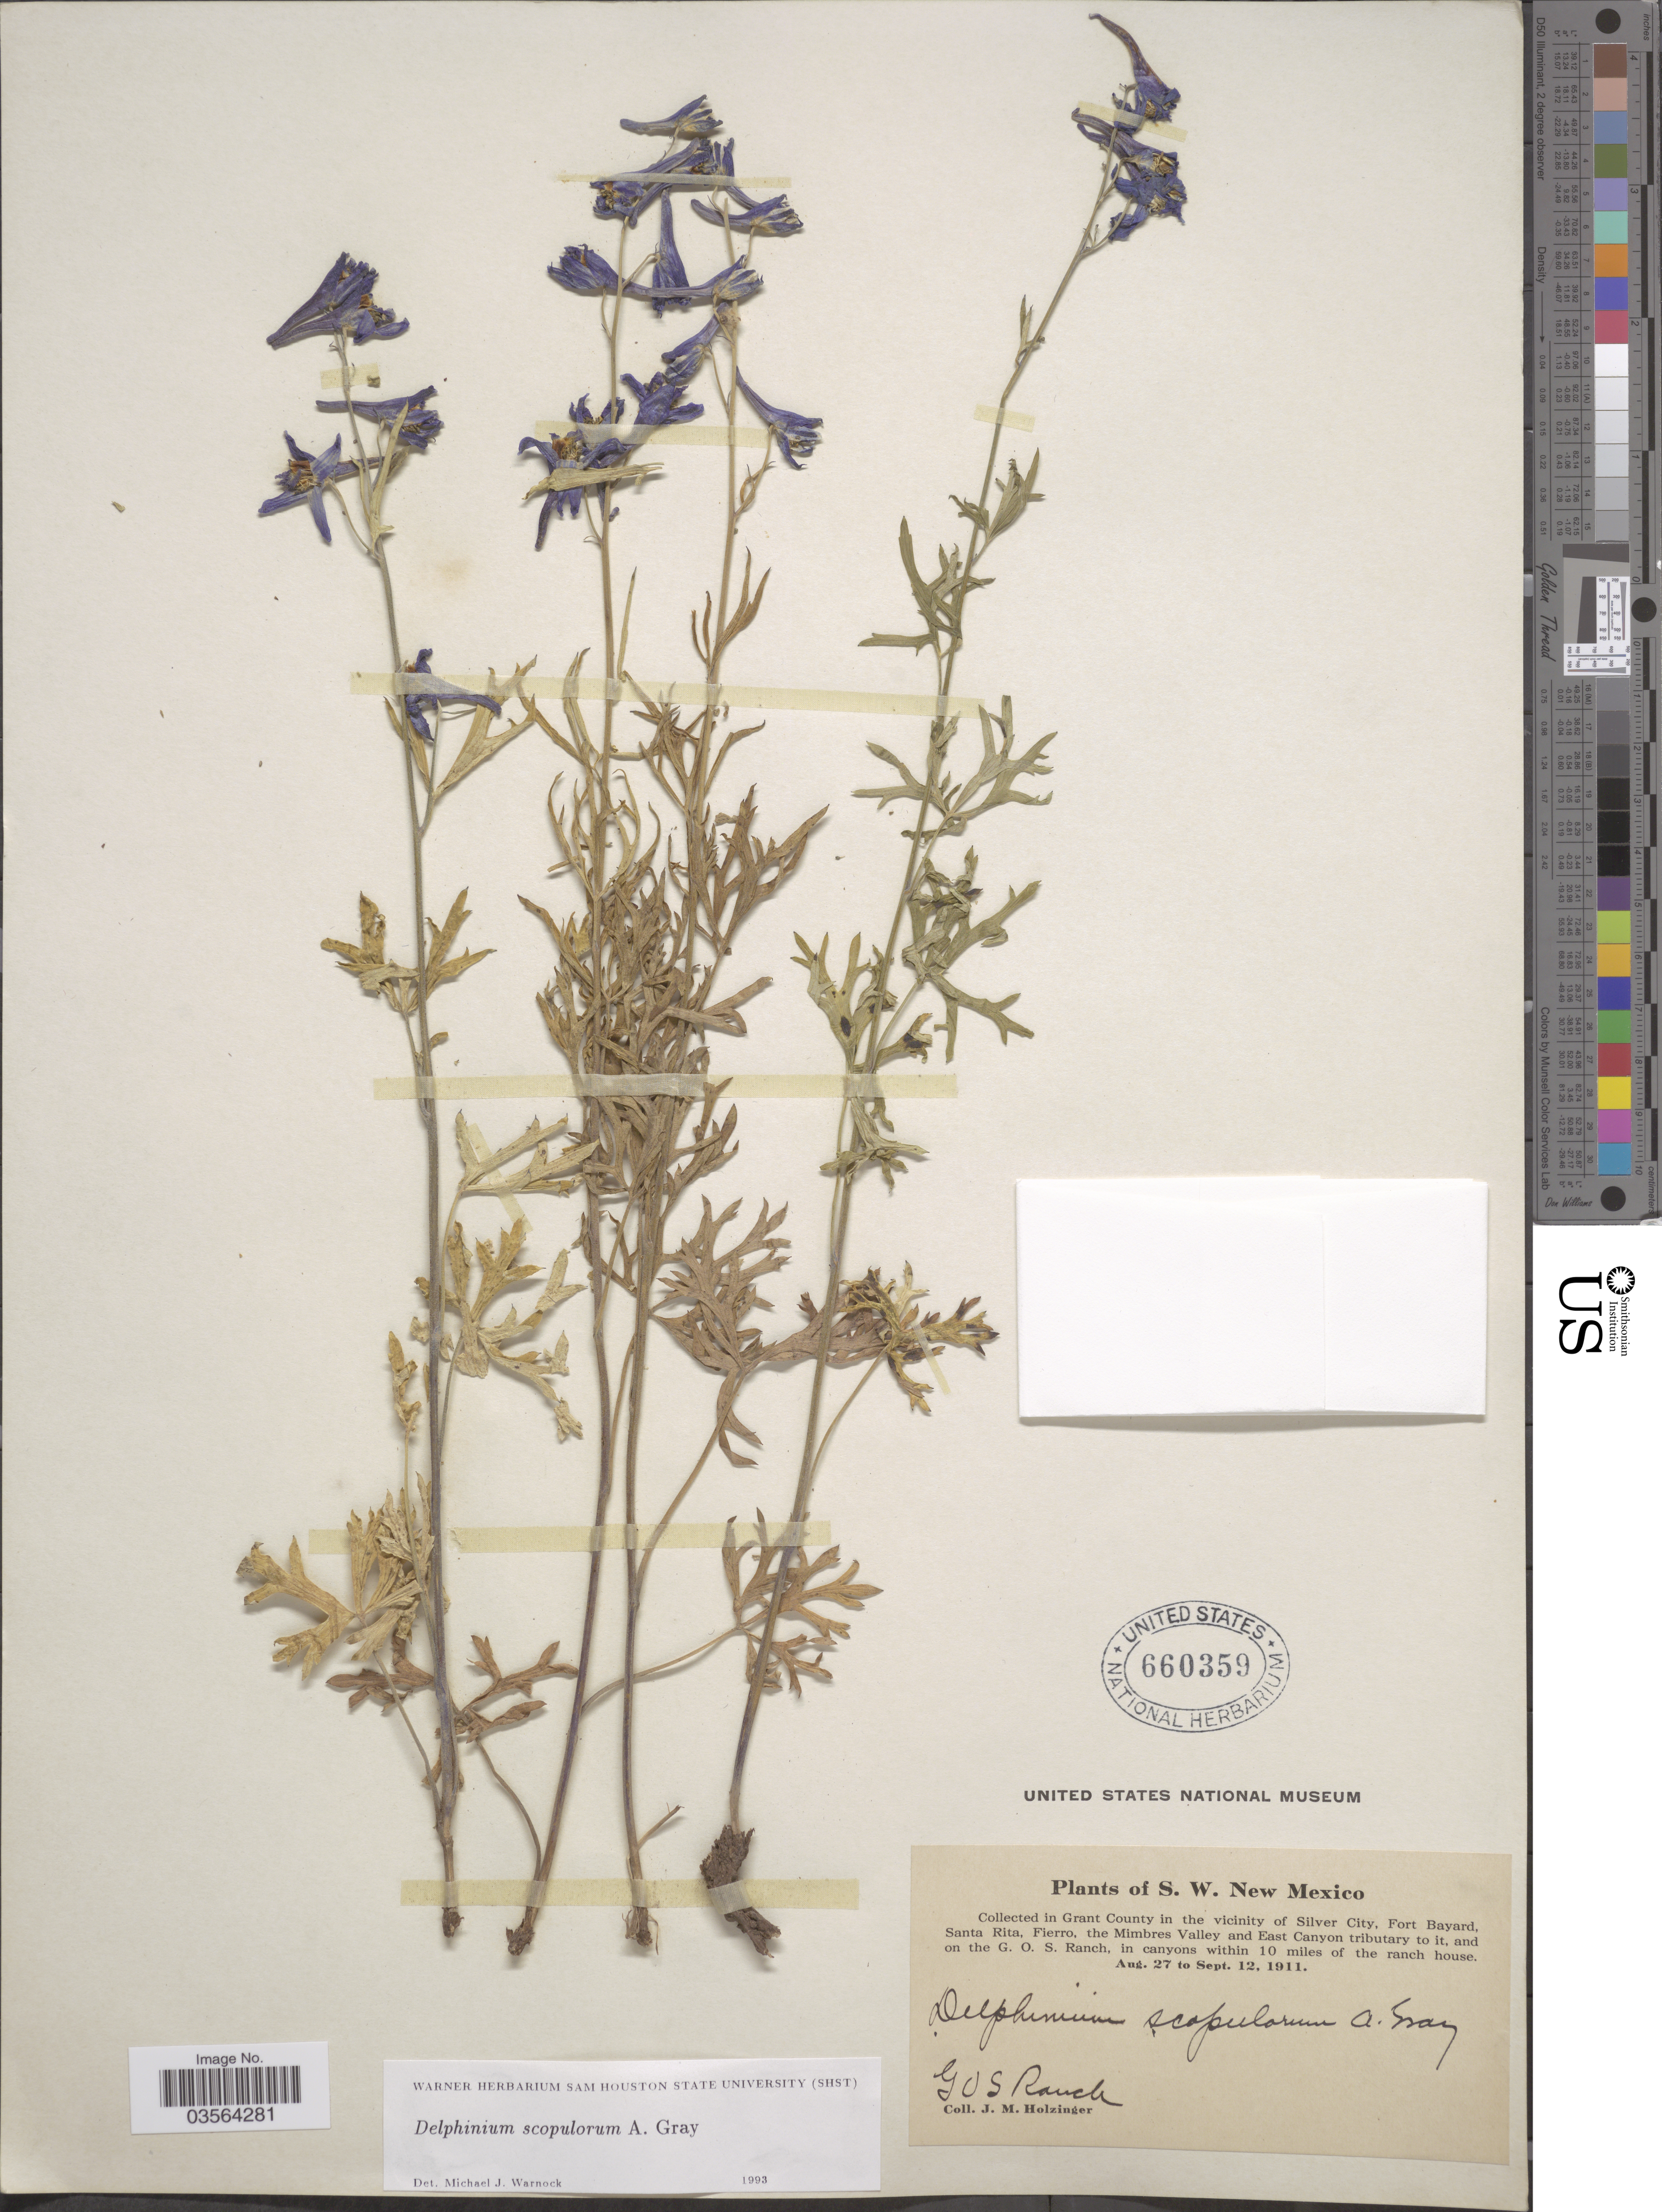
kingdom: Plantae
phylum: Tracheophyta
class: Magnoliopsida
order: Ranunculales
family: Ranunculaceae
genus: Delphinium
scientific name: Delphinium scopulorum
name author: A. Gray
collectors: J. M. Holzinger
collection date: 1911-08-27/1911-09-12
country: United States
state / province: New Mexico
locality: S.W. New Mexico. In Grant County in the vicinity of Silver City, Fort Bayard, Santa Rita, Fierro, the Mimbres Valley and East Canyon tributary to it, and the G. O. S. Ranch, in canyons within 10 miles of the ranch house. G O S Ranch.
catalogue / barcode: US 660359